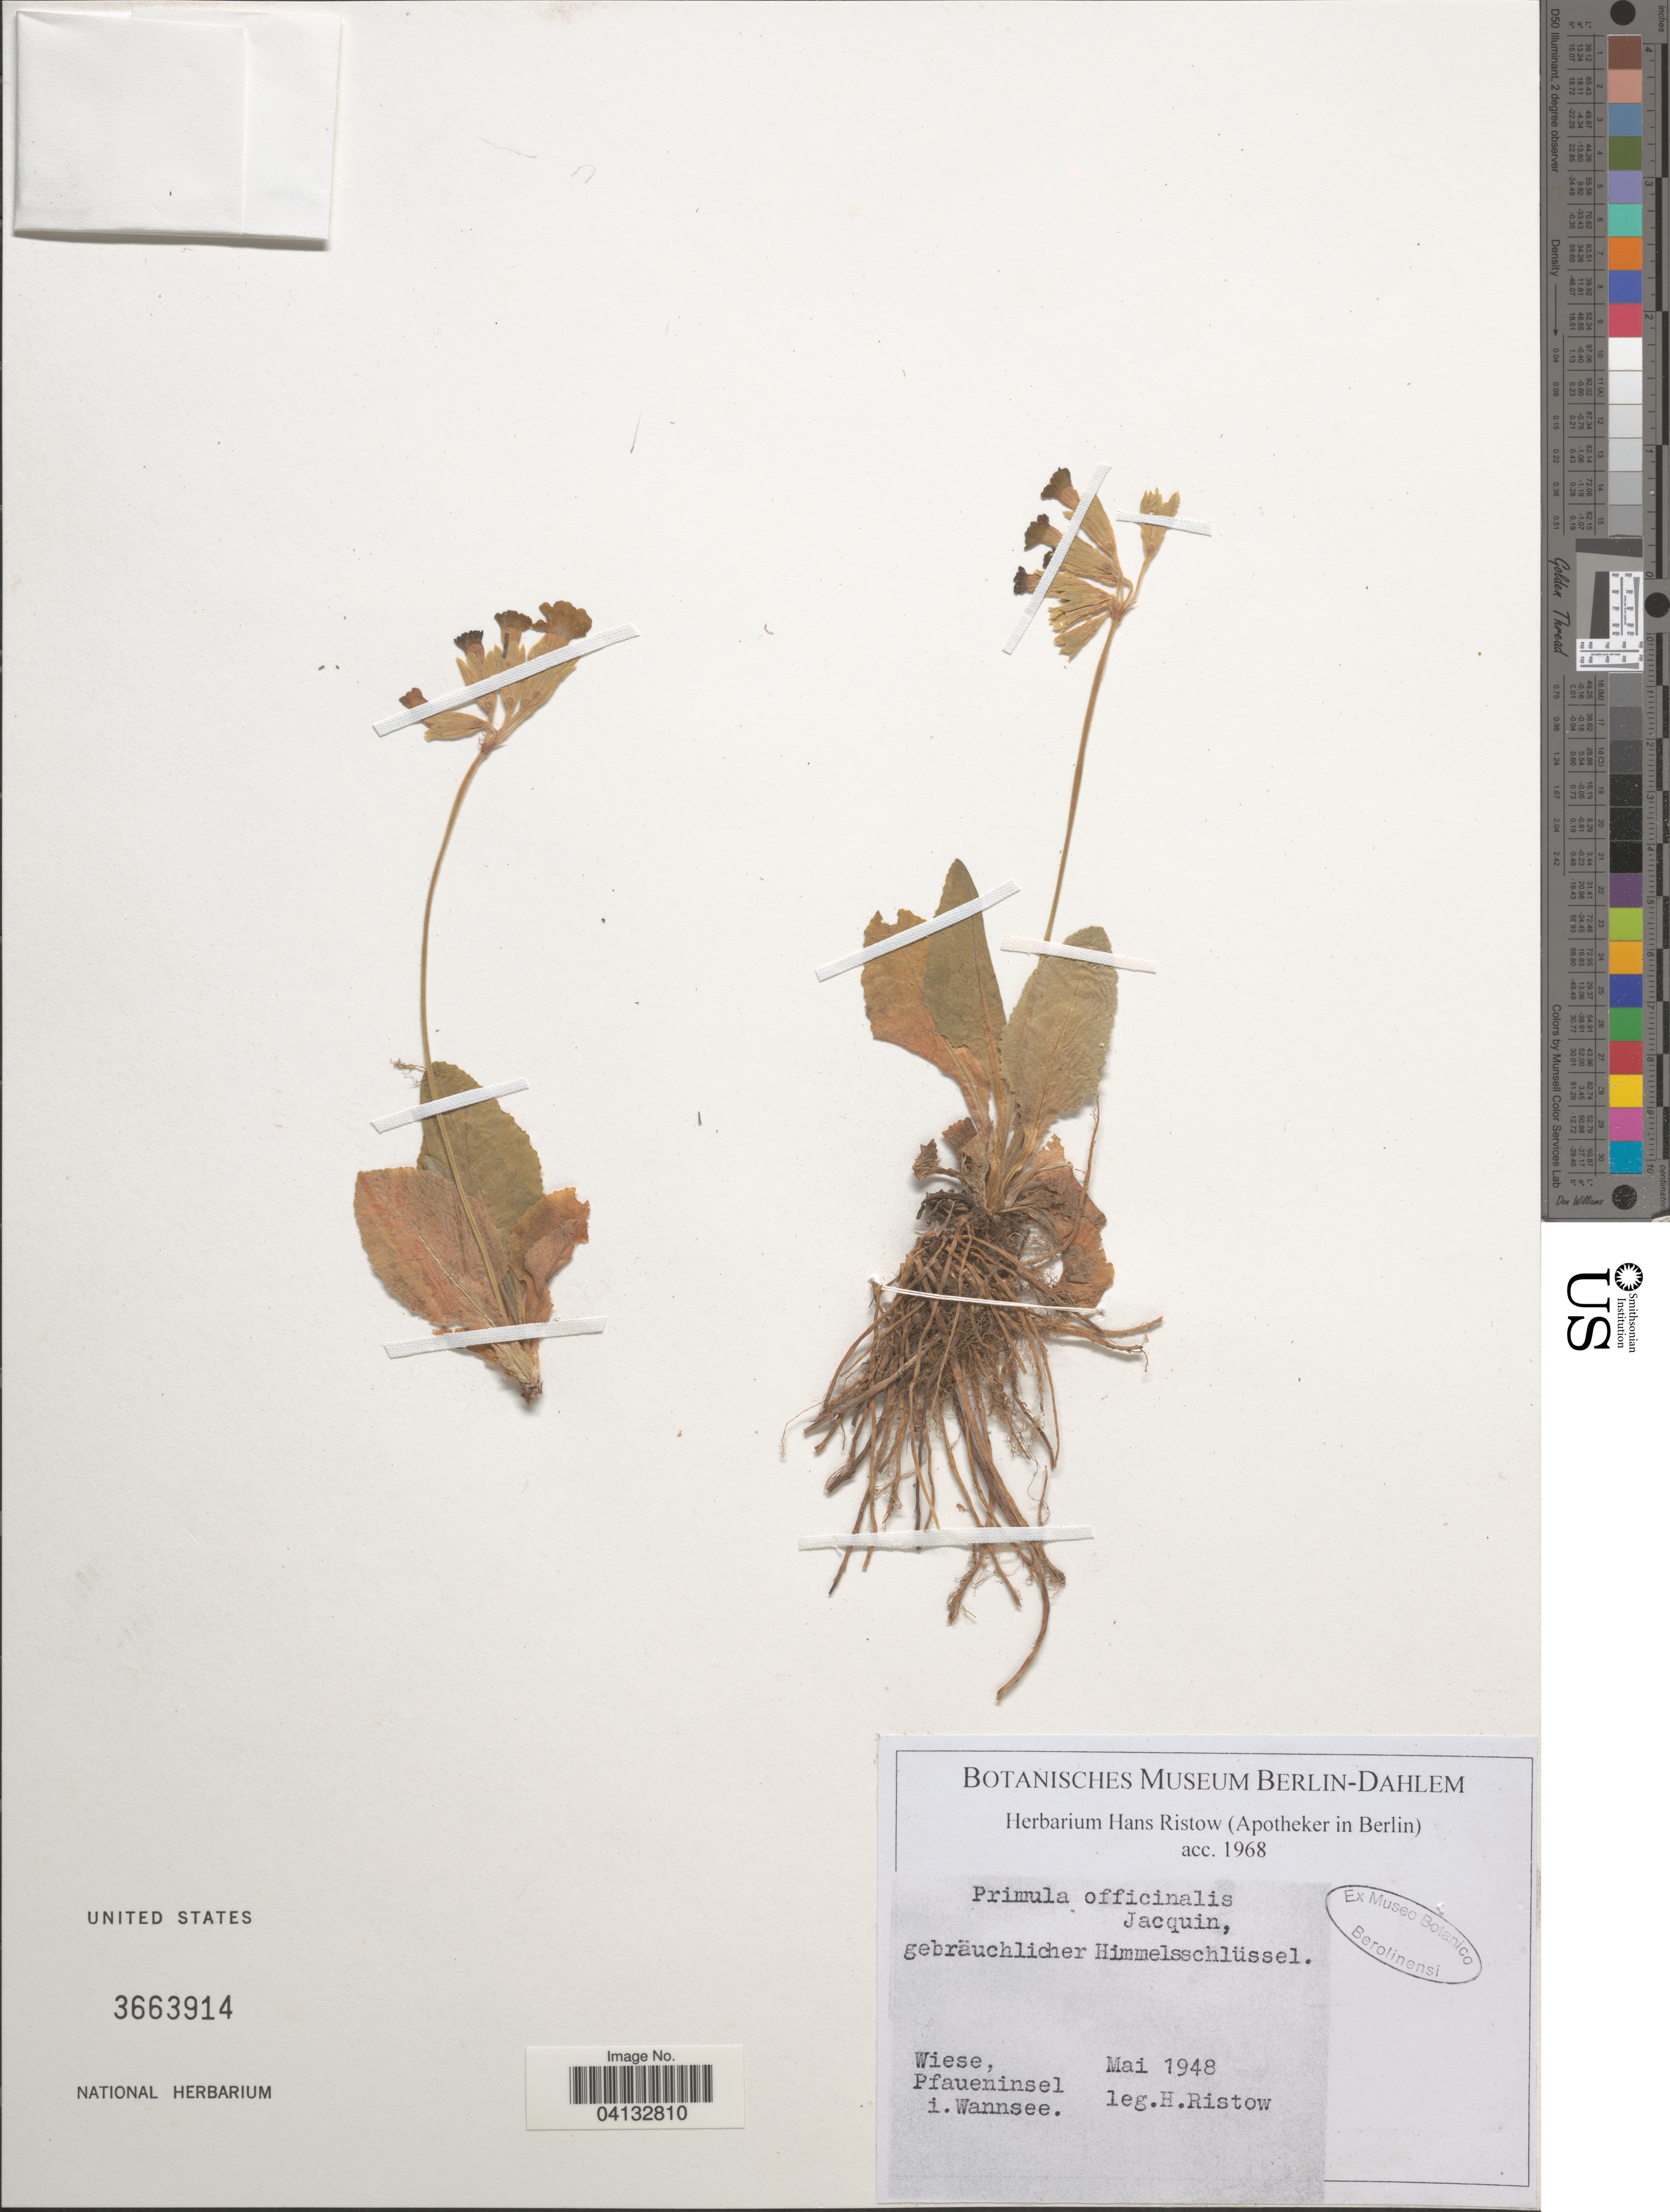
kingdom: Plantae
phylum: Tracheophyta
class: Magnoliopsida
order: Ericales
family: Primulaceae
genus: Primula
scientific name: Primula officinalis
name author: (L.) Hill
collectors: H. Ristow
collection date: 1948-05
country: Germany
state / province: Berlin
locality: Riese, Pfaueninsel i. Wannsee.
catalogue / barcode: US 3663914